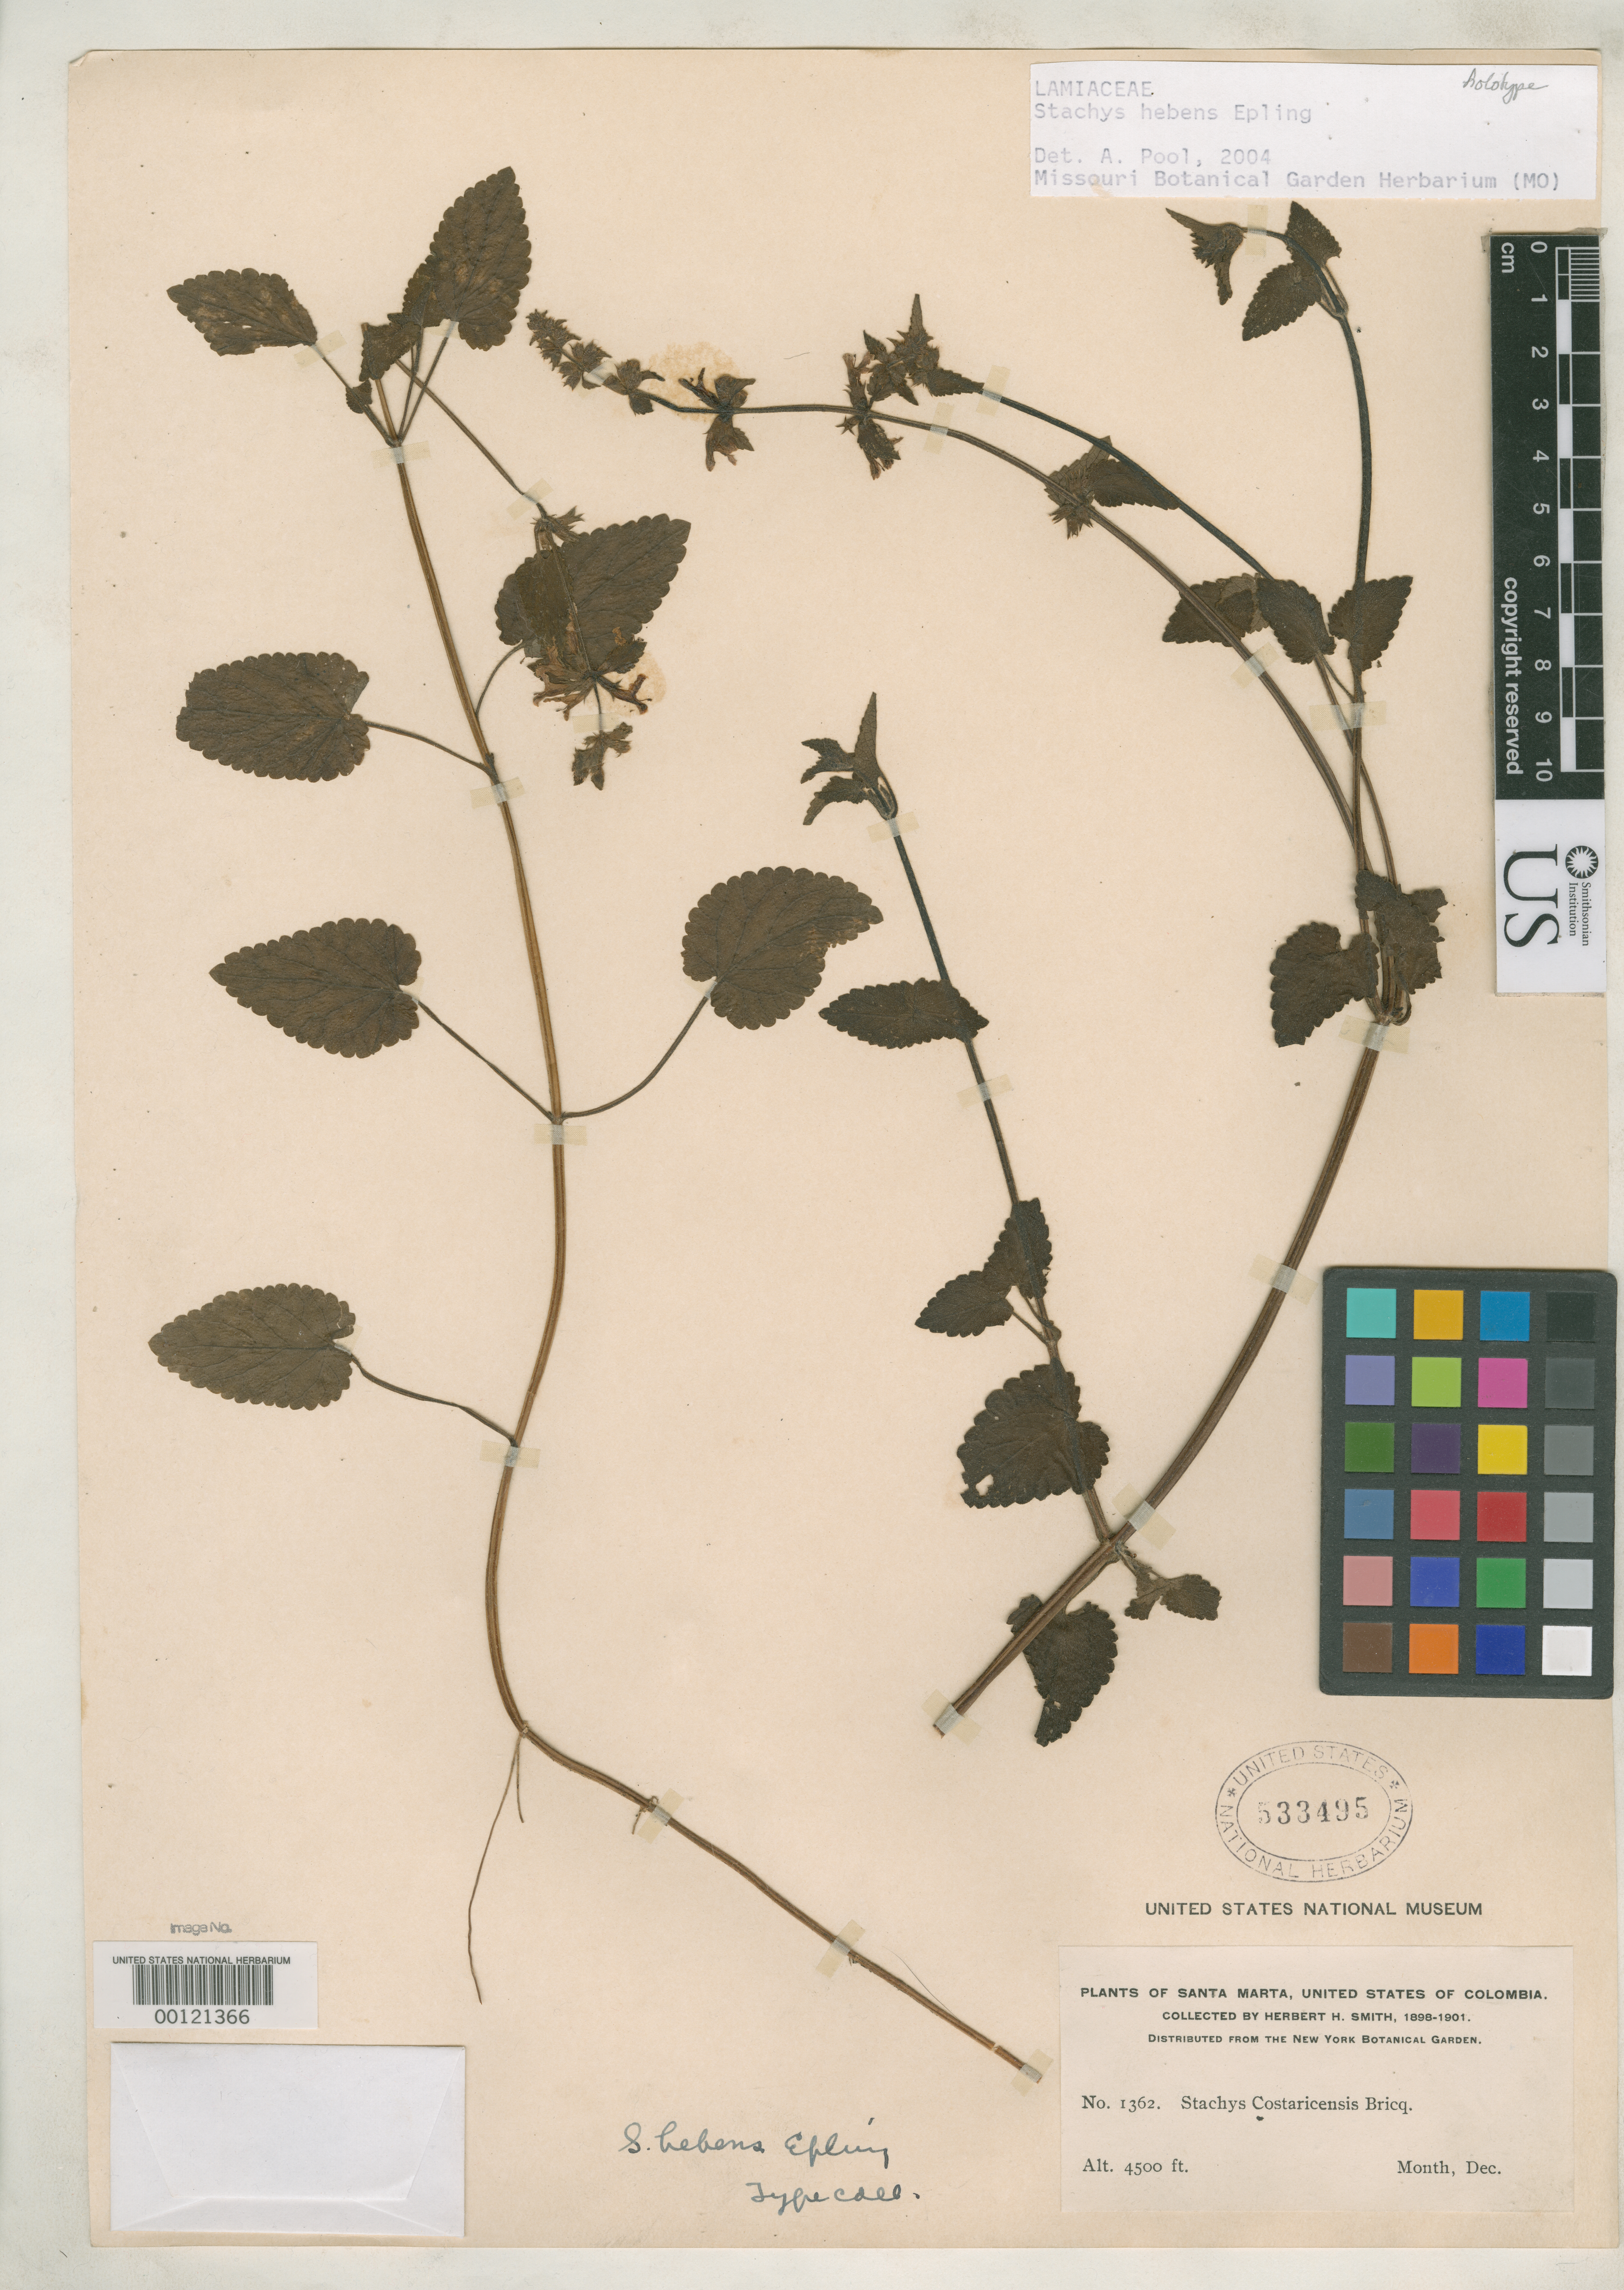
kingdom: Plantae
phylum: Tracheophyta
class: Magnoliopsida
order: Lamiales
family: Lamiaceae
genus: Stachys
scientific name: Stachys hebens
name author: Epling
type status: Holotype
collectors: Herbert H. Smith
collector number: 1362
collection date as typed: Dec 1898 to -- Dec 1901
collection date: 1898-12/1901-12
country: Colombia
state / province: Magdalena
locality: Santa Marta.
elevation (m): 1372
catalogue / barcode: US 533495